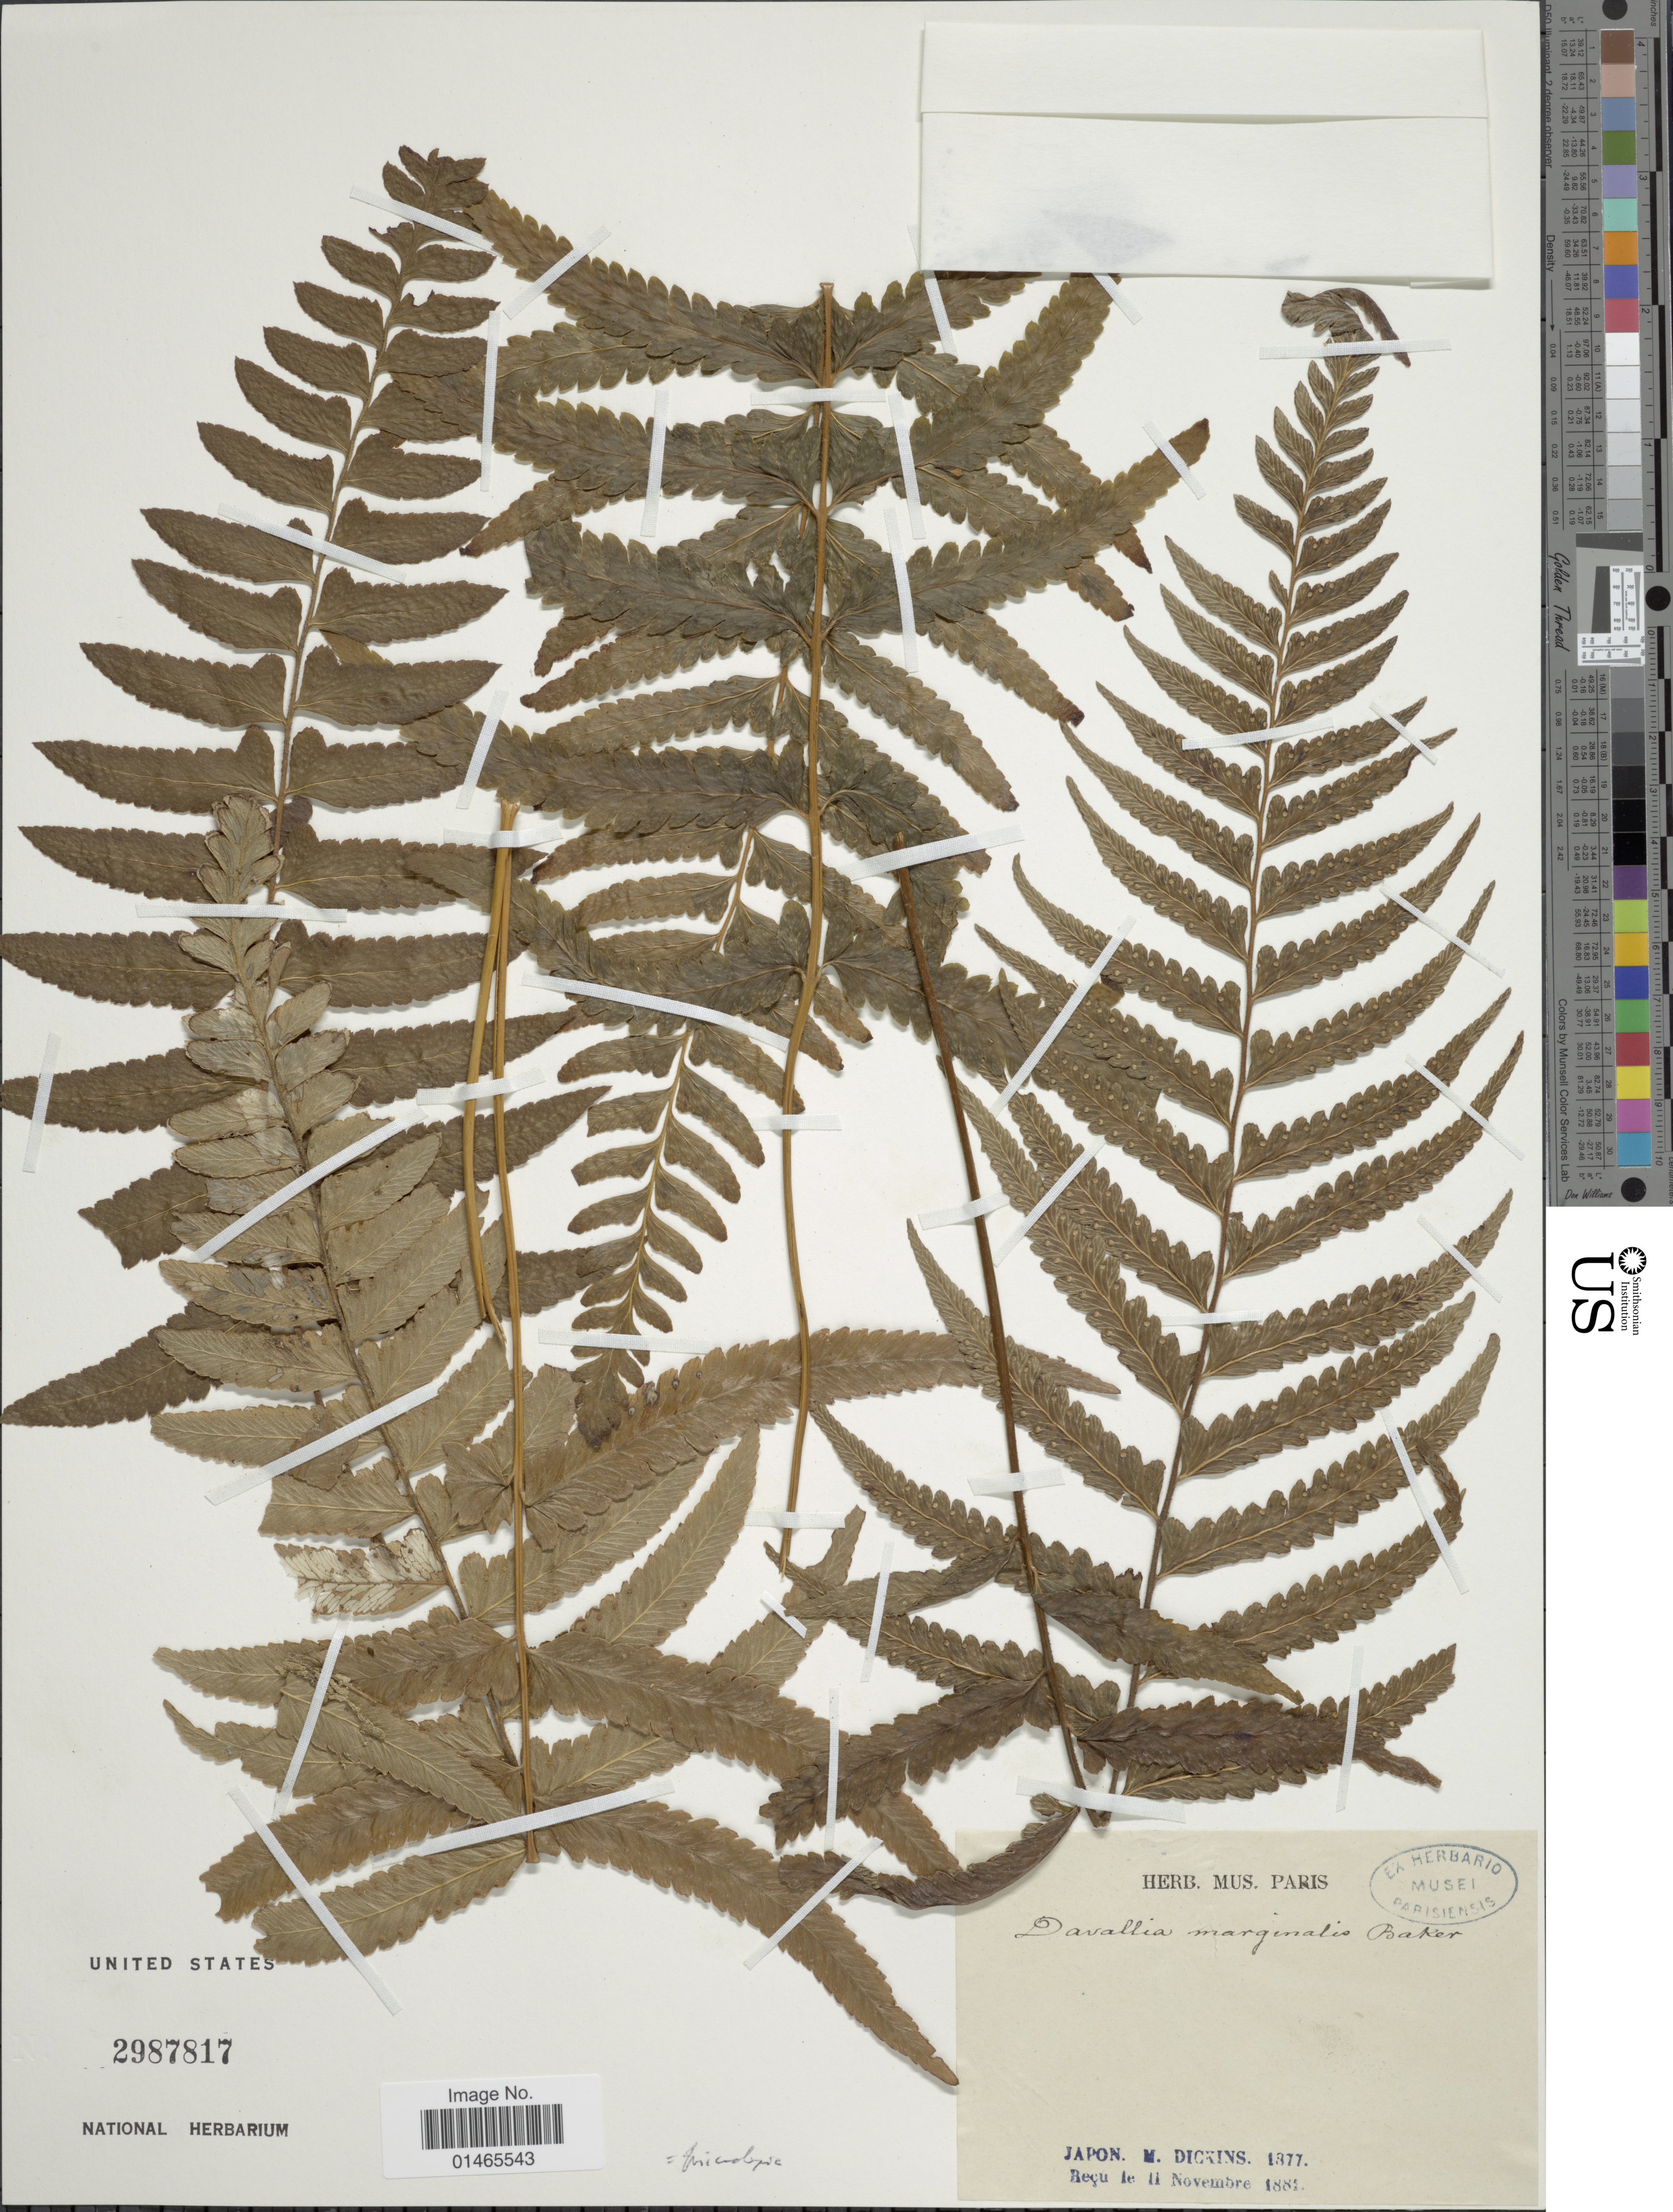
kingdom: Plantae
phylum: Tracheophyta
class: Polypodiopsida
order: Polypodiales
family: Dennstaedtiaceae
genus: Microlepia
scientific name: Microlepia marginata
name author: (Houtt.) C. Chr.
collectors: M. Dickins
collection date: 1881-11-11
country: Japan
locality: Japon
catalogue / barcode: US 2987817